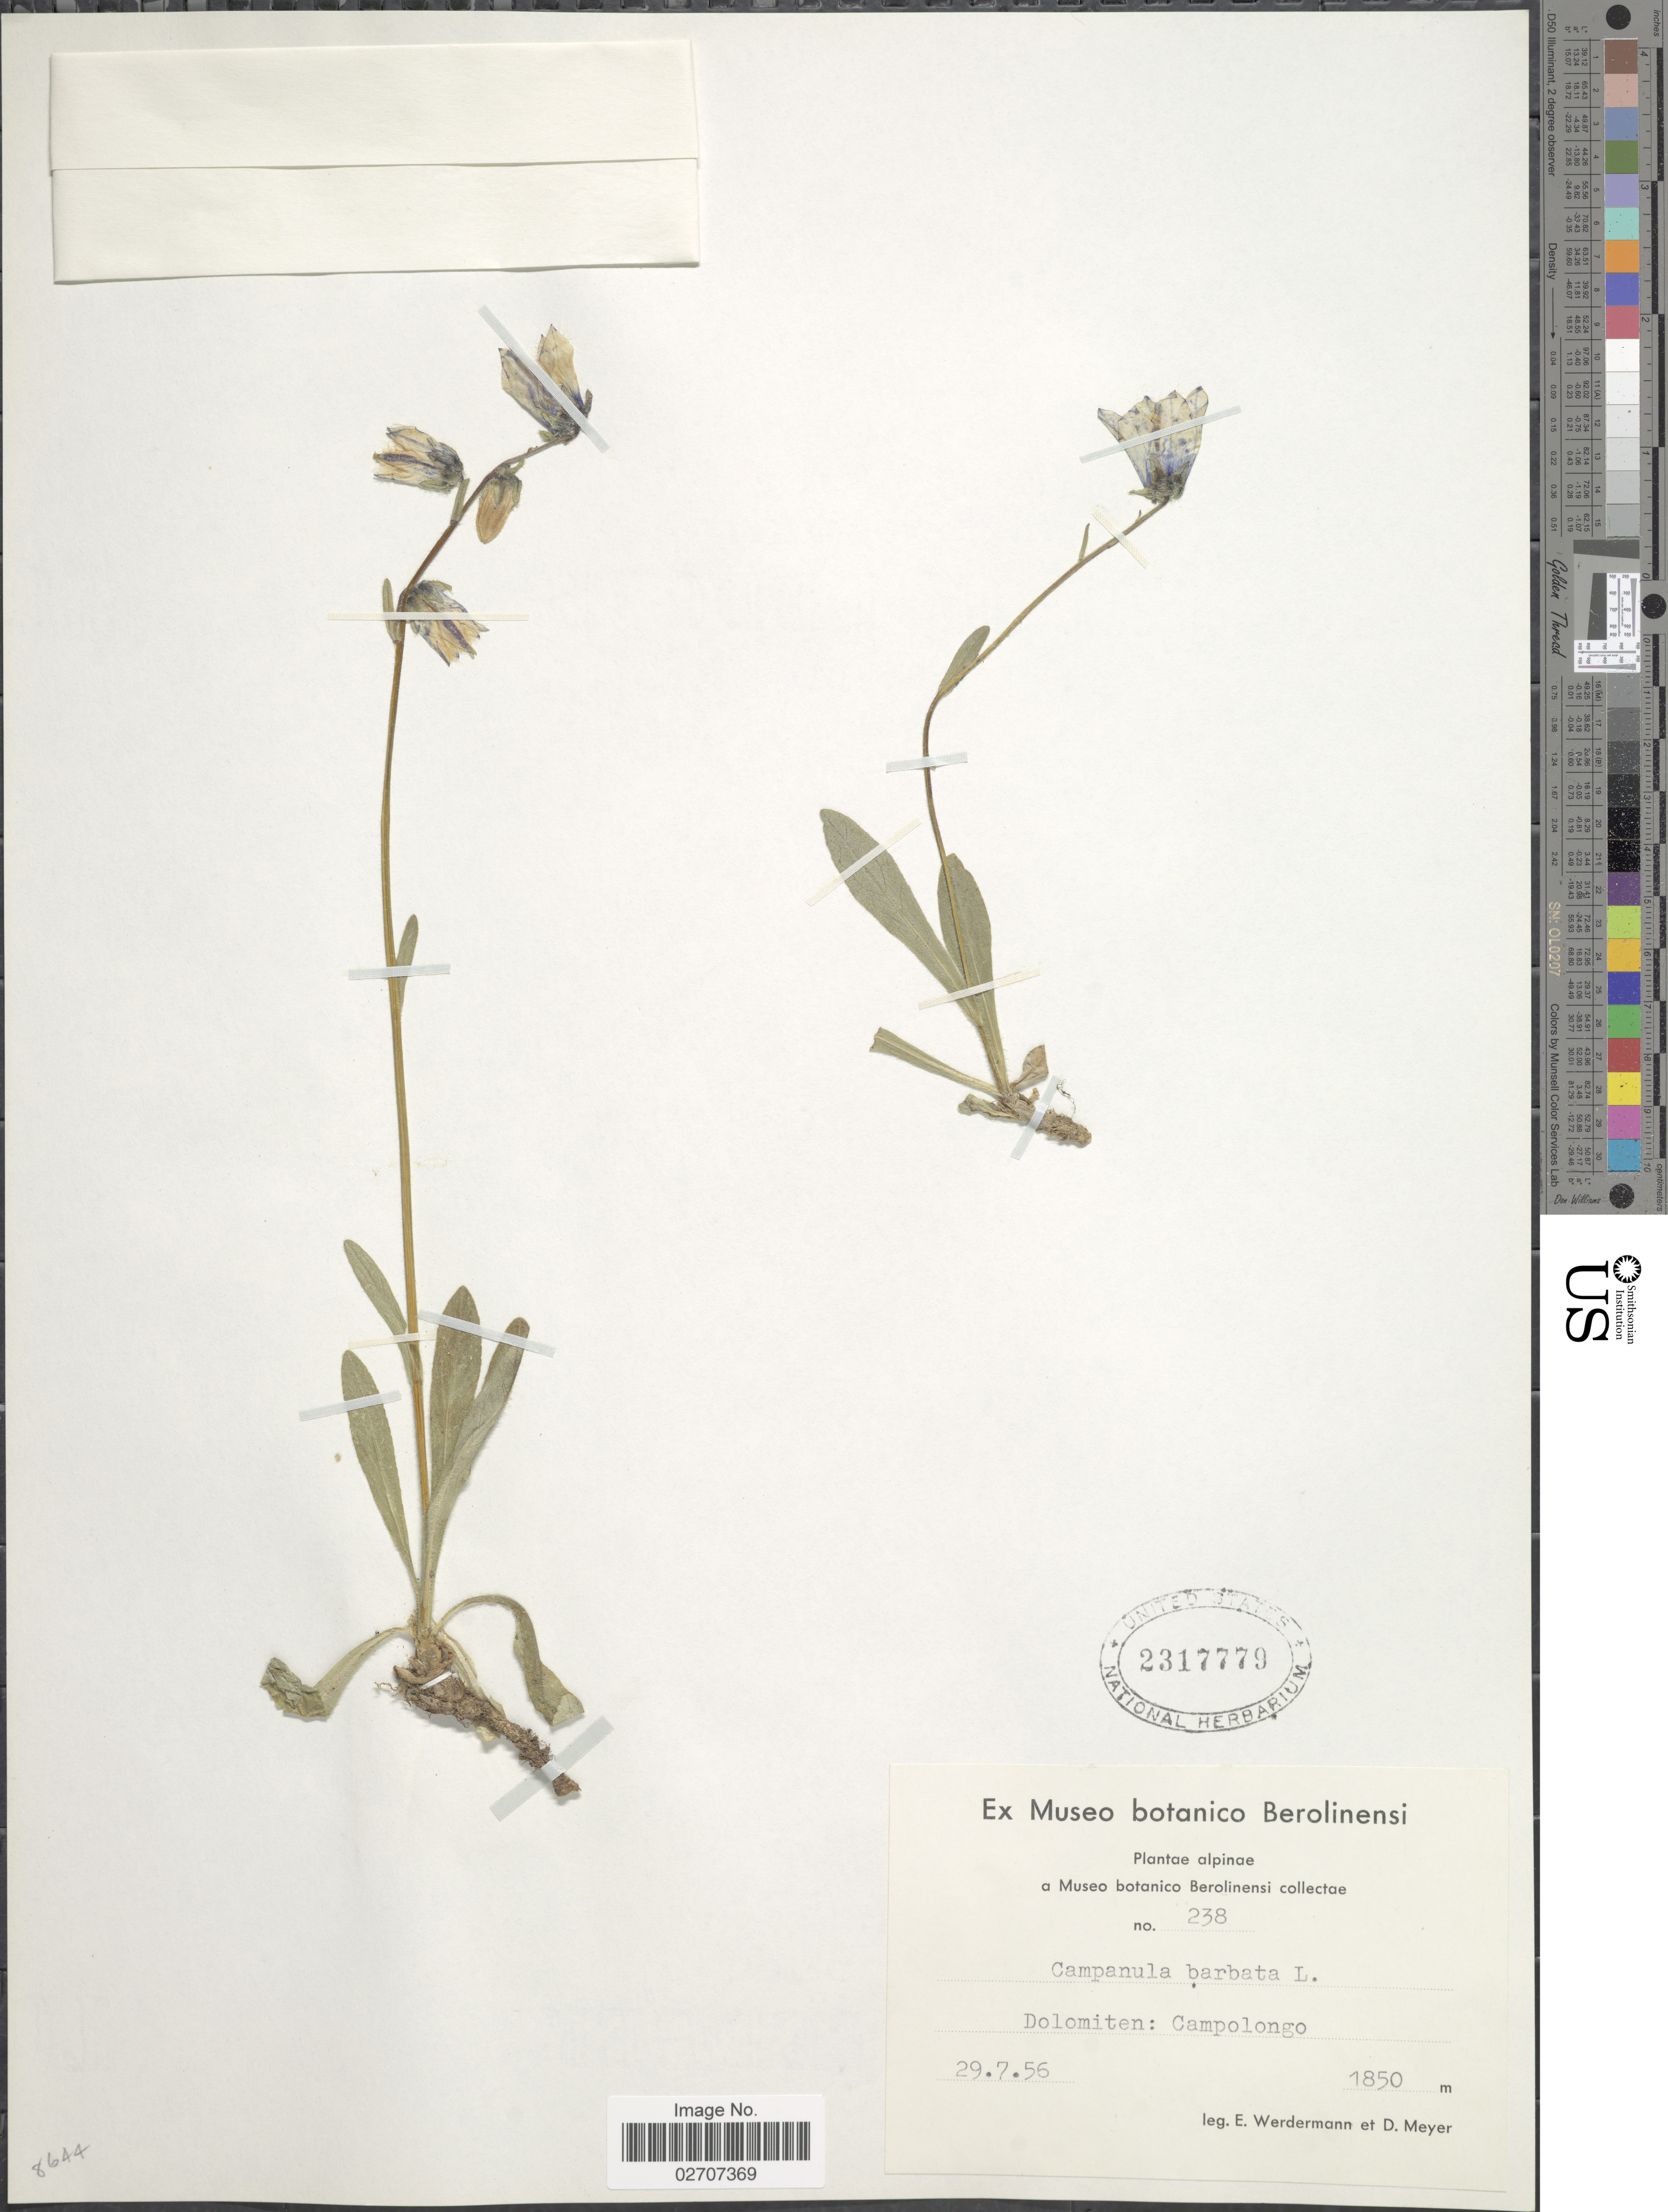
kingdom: Plantae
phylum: Tracheophyta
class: Magnoliopsida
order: Asterales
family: Campanulaceae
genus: Campanula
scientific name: Campanula barbata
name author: L.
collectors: E. Werdermann & D. Meyer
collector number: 238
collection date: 1956-07-29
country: Italy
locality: Alpinae. Dolomiten: Campolongo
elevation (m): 1850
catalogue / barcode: US 2317779